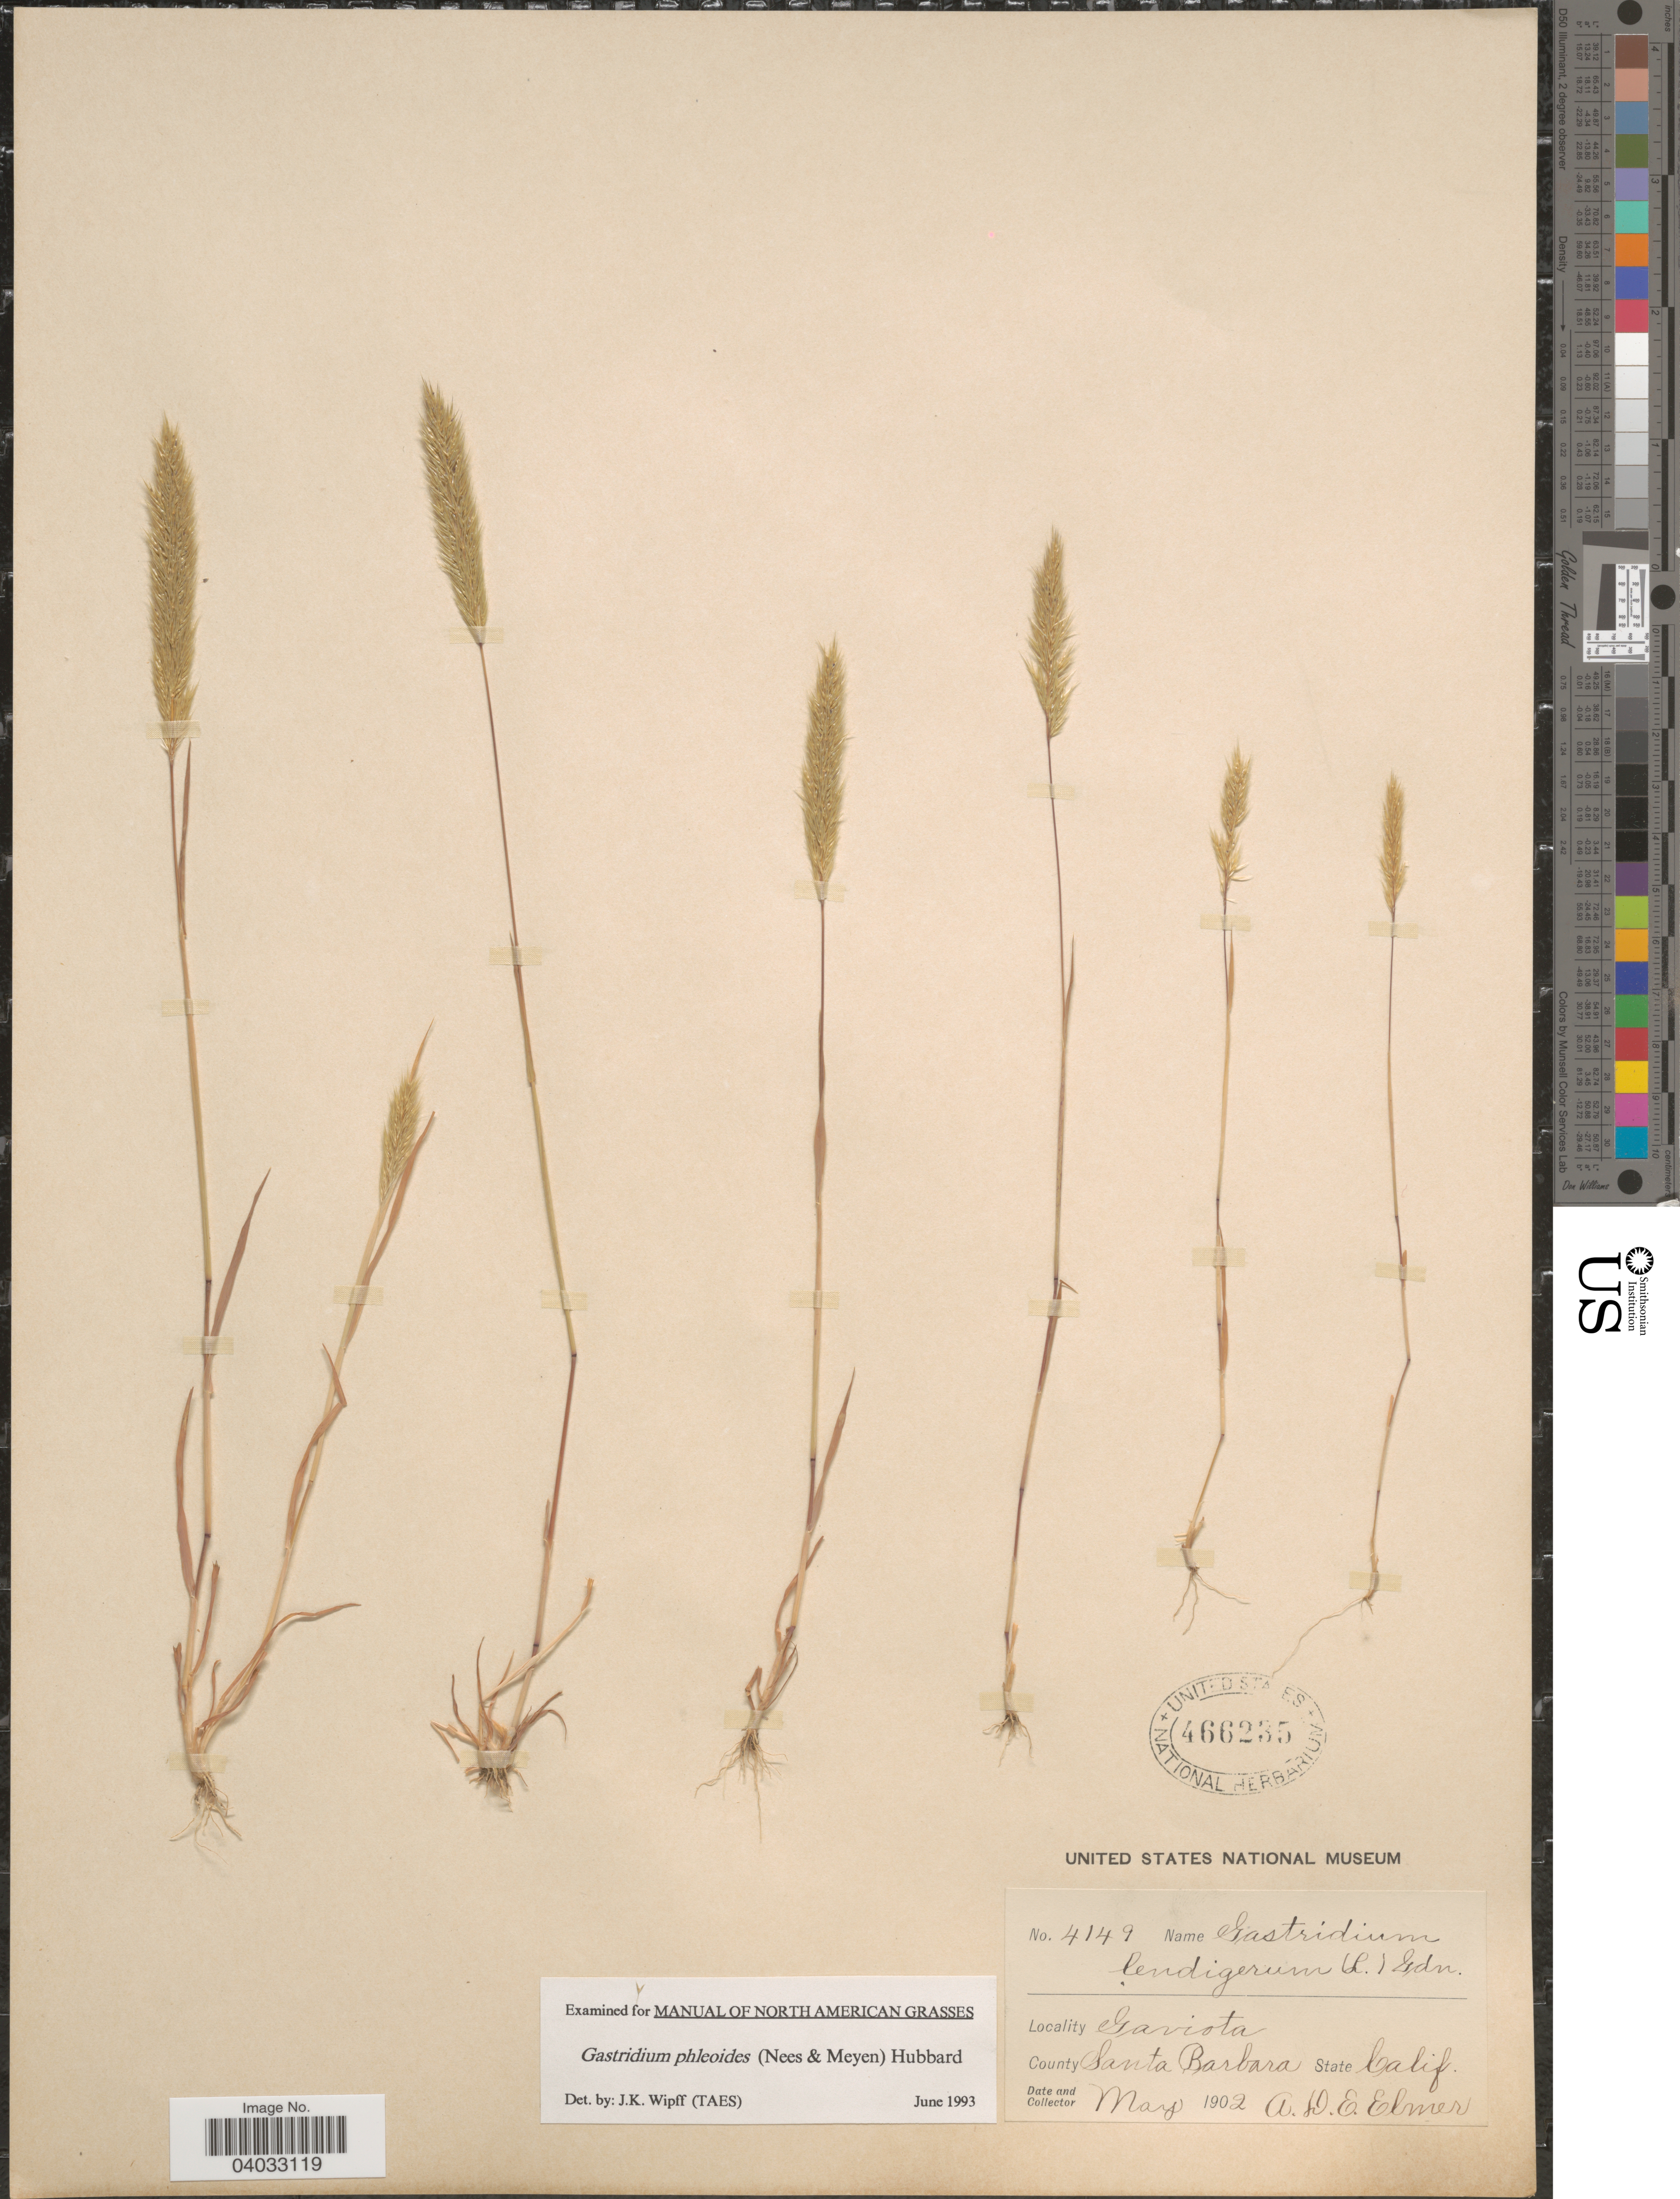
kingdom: Plantae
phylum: Tracheophyta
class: Liliopsida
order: Poales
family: Poaceae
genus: Gastridium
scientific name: Gastridium phleoides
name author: (Nees) C.E. Hubb.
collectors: A. D. E. Elmer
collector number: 4149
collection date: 1902-05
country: United States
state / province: California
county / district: Santa Barbara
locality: Gaviota. County Santa Barbara.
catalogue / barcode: US 466235